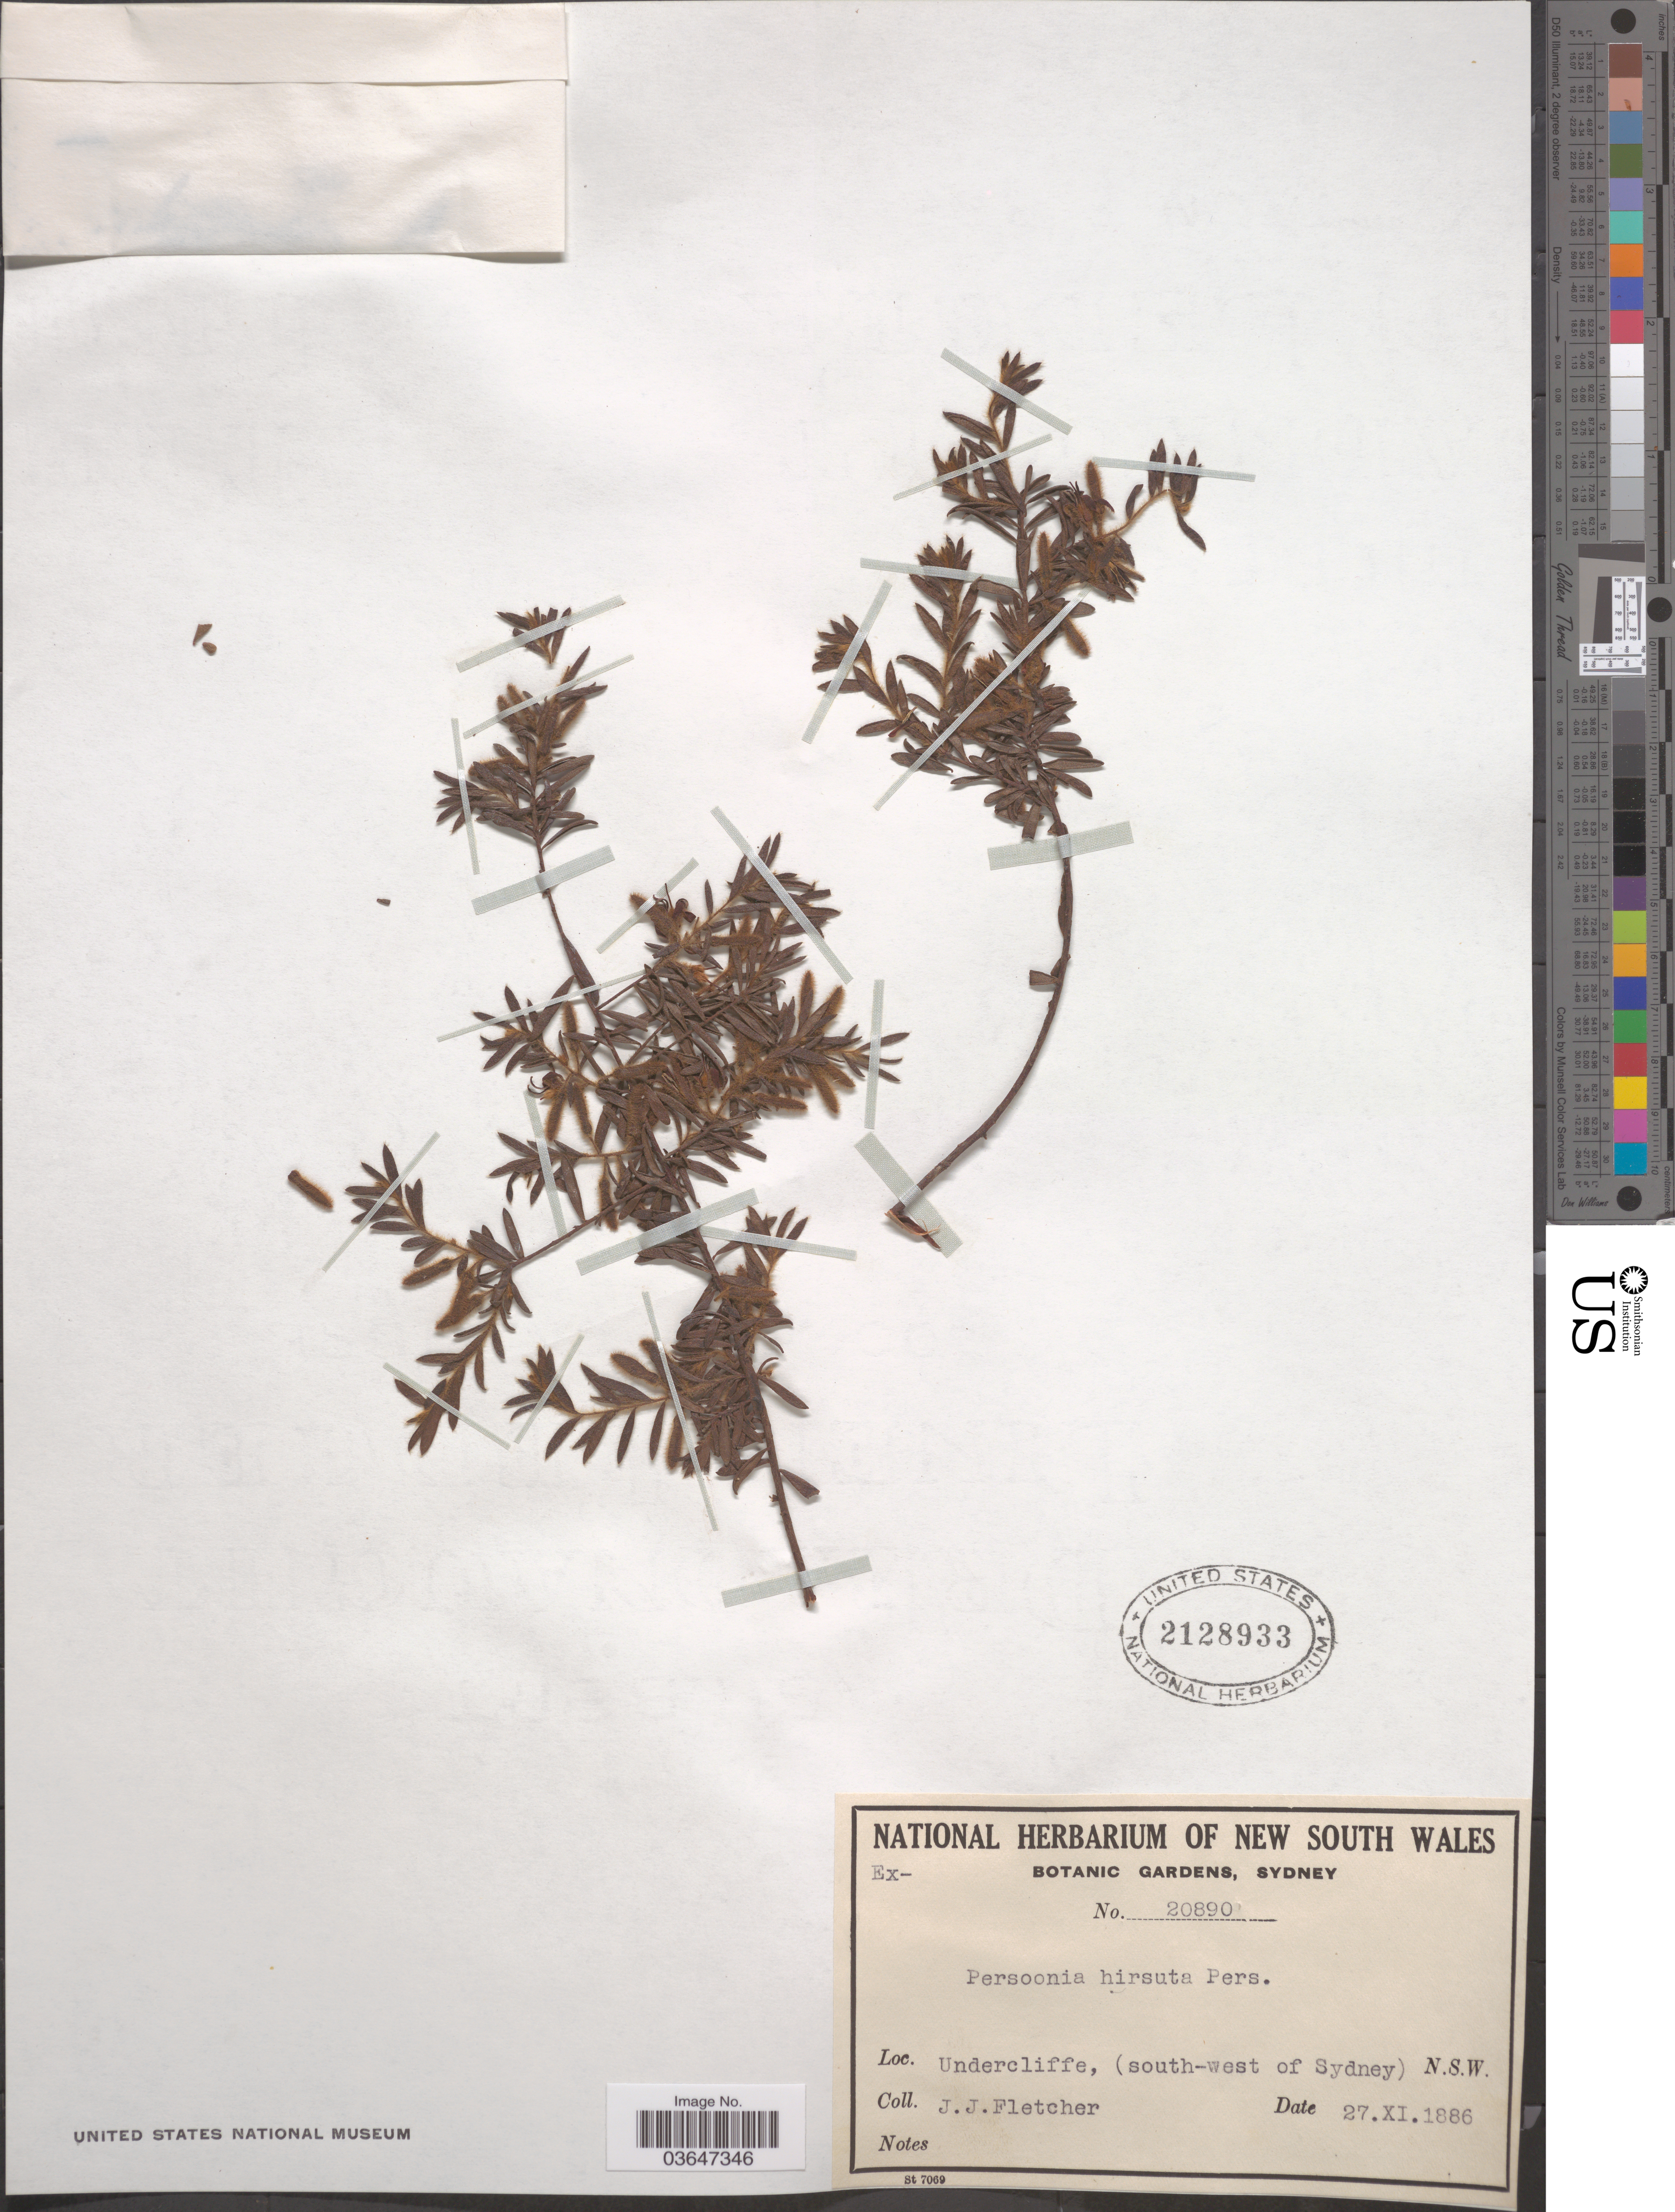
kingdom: Plantae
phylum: Tracheophyta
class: Magnoliopsida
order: Proteales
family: Proteaceae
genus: Persoonia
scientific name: Persoonia hirsuta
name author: Pers.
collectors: J. Fletcher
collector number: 20890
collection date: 1886-11-27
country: Australia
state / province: New South Wales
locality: Undercliffe, (south-west of Sydney).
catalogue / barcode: US 2128933